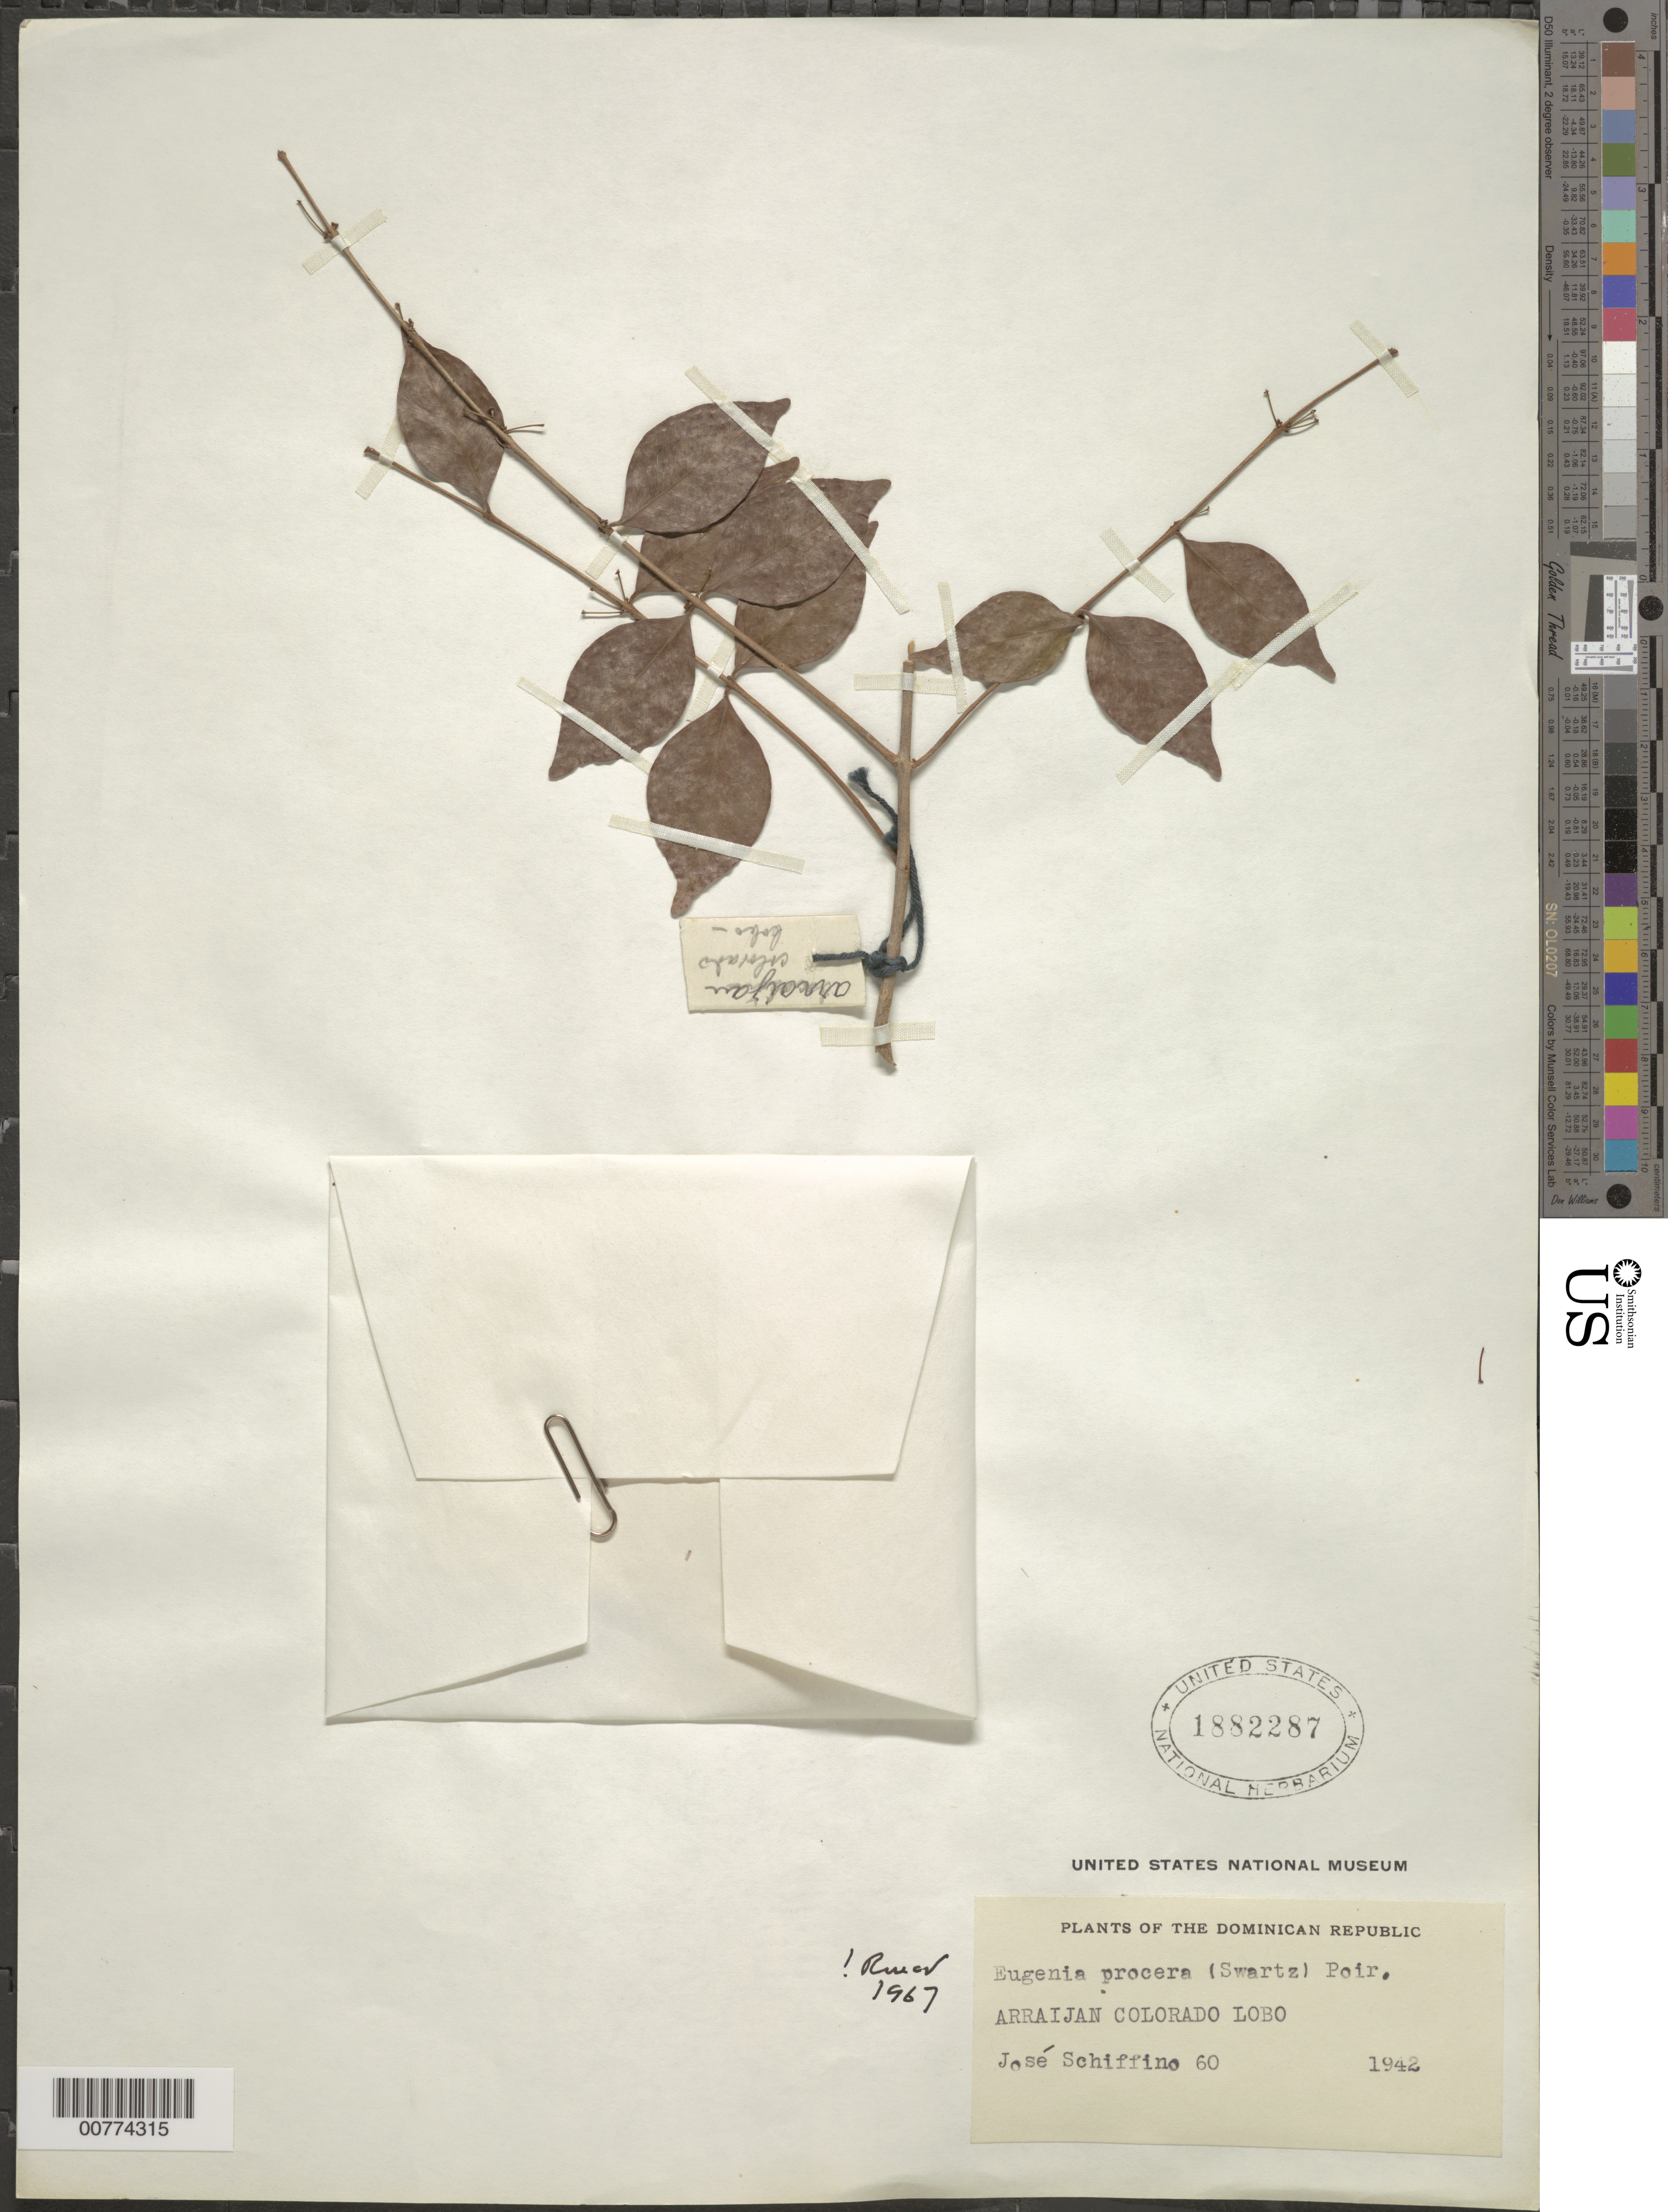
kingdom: Plantae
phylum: Tracheophyta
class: Magnoliopsida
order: Myrtales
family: Myrtaceae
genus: Eugenia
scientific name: Eugenia procera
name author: (Sw.) Poir.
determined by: Runev, --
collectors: J. Shiffino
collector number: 60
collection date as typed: Mar 1942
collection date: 1942-03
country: Dominican Republic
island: Hispaniola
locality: Arraijan Colorado Lobo.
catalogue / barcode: US 1882287